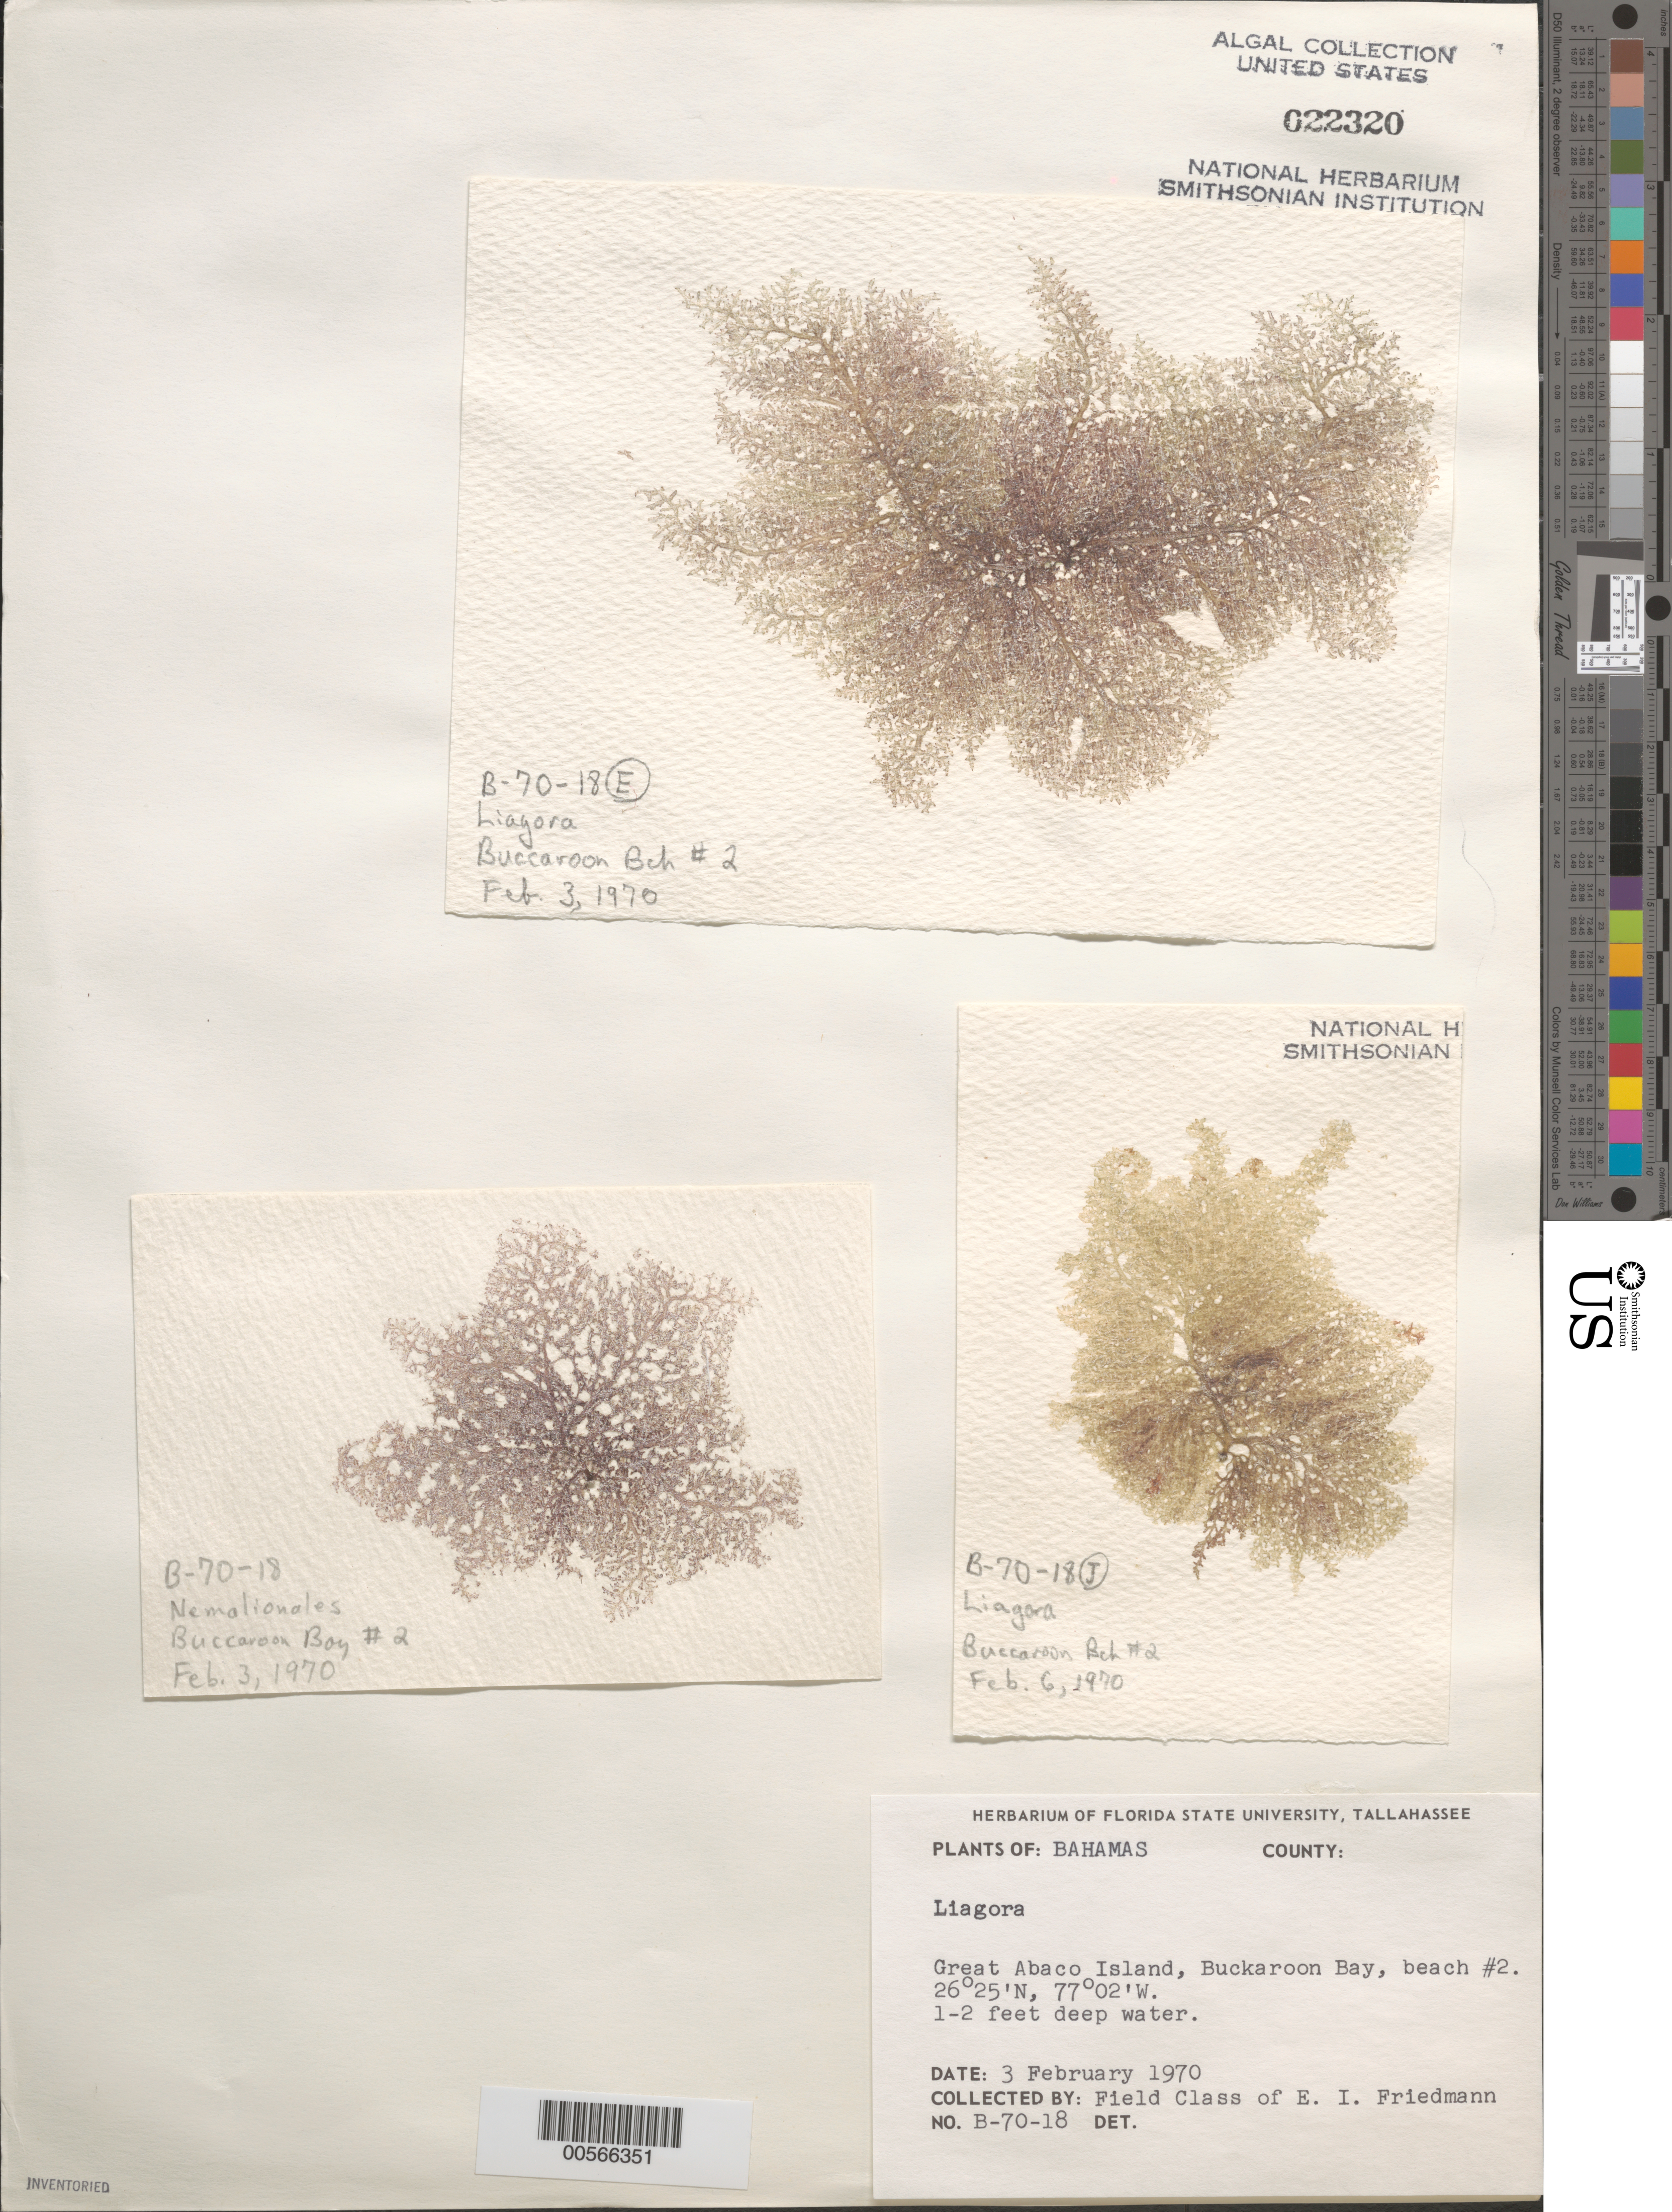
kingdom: Plantae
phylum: Rhodophyta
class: Florideophyceae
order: Nemaliales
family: Liagoraceae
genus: Liagora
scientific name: Liagora sp.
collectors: E. Friedmann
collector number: B-70-18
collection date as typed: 03 Feb 1970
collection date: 1970-02-03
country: Bahamas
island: Great Abaco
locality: Buckaroon Bay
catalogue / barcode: US 22320